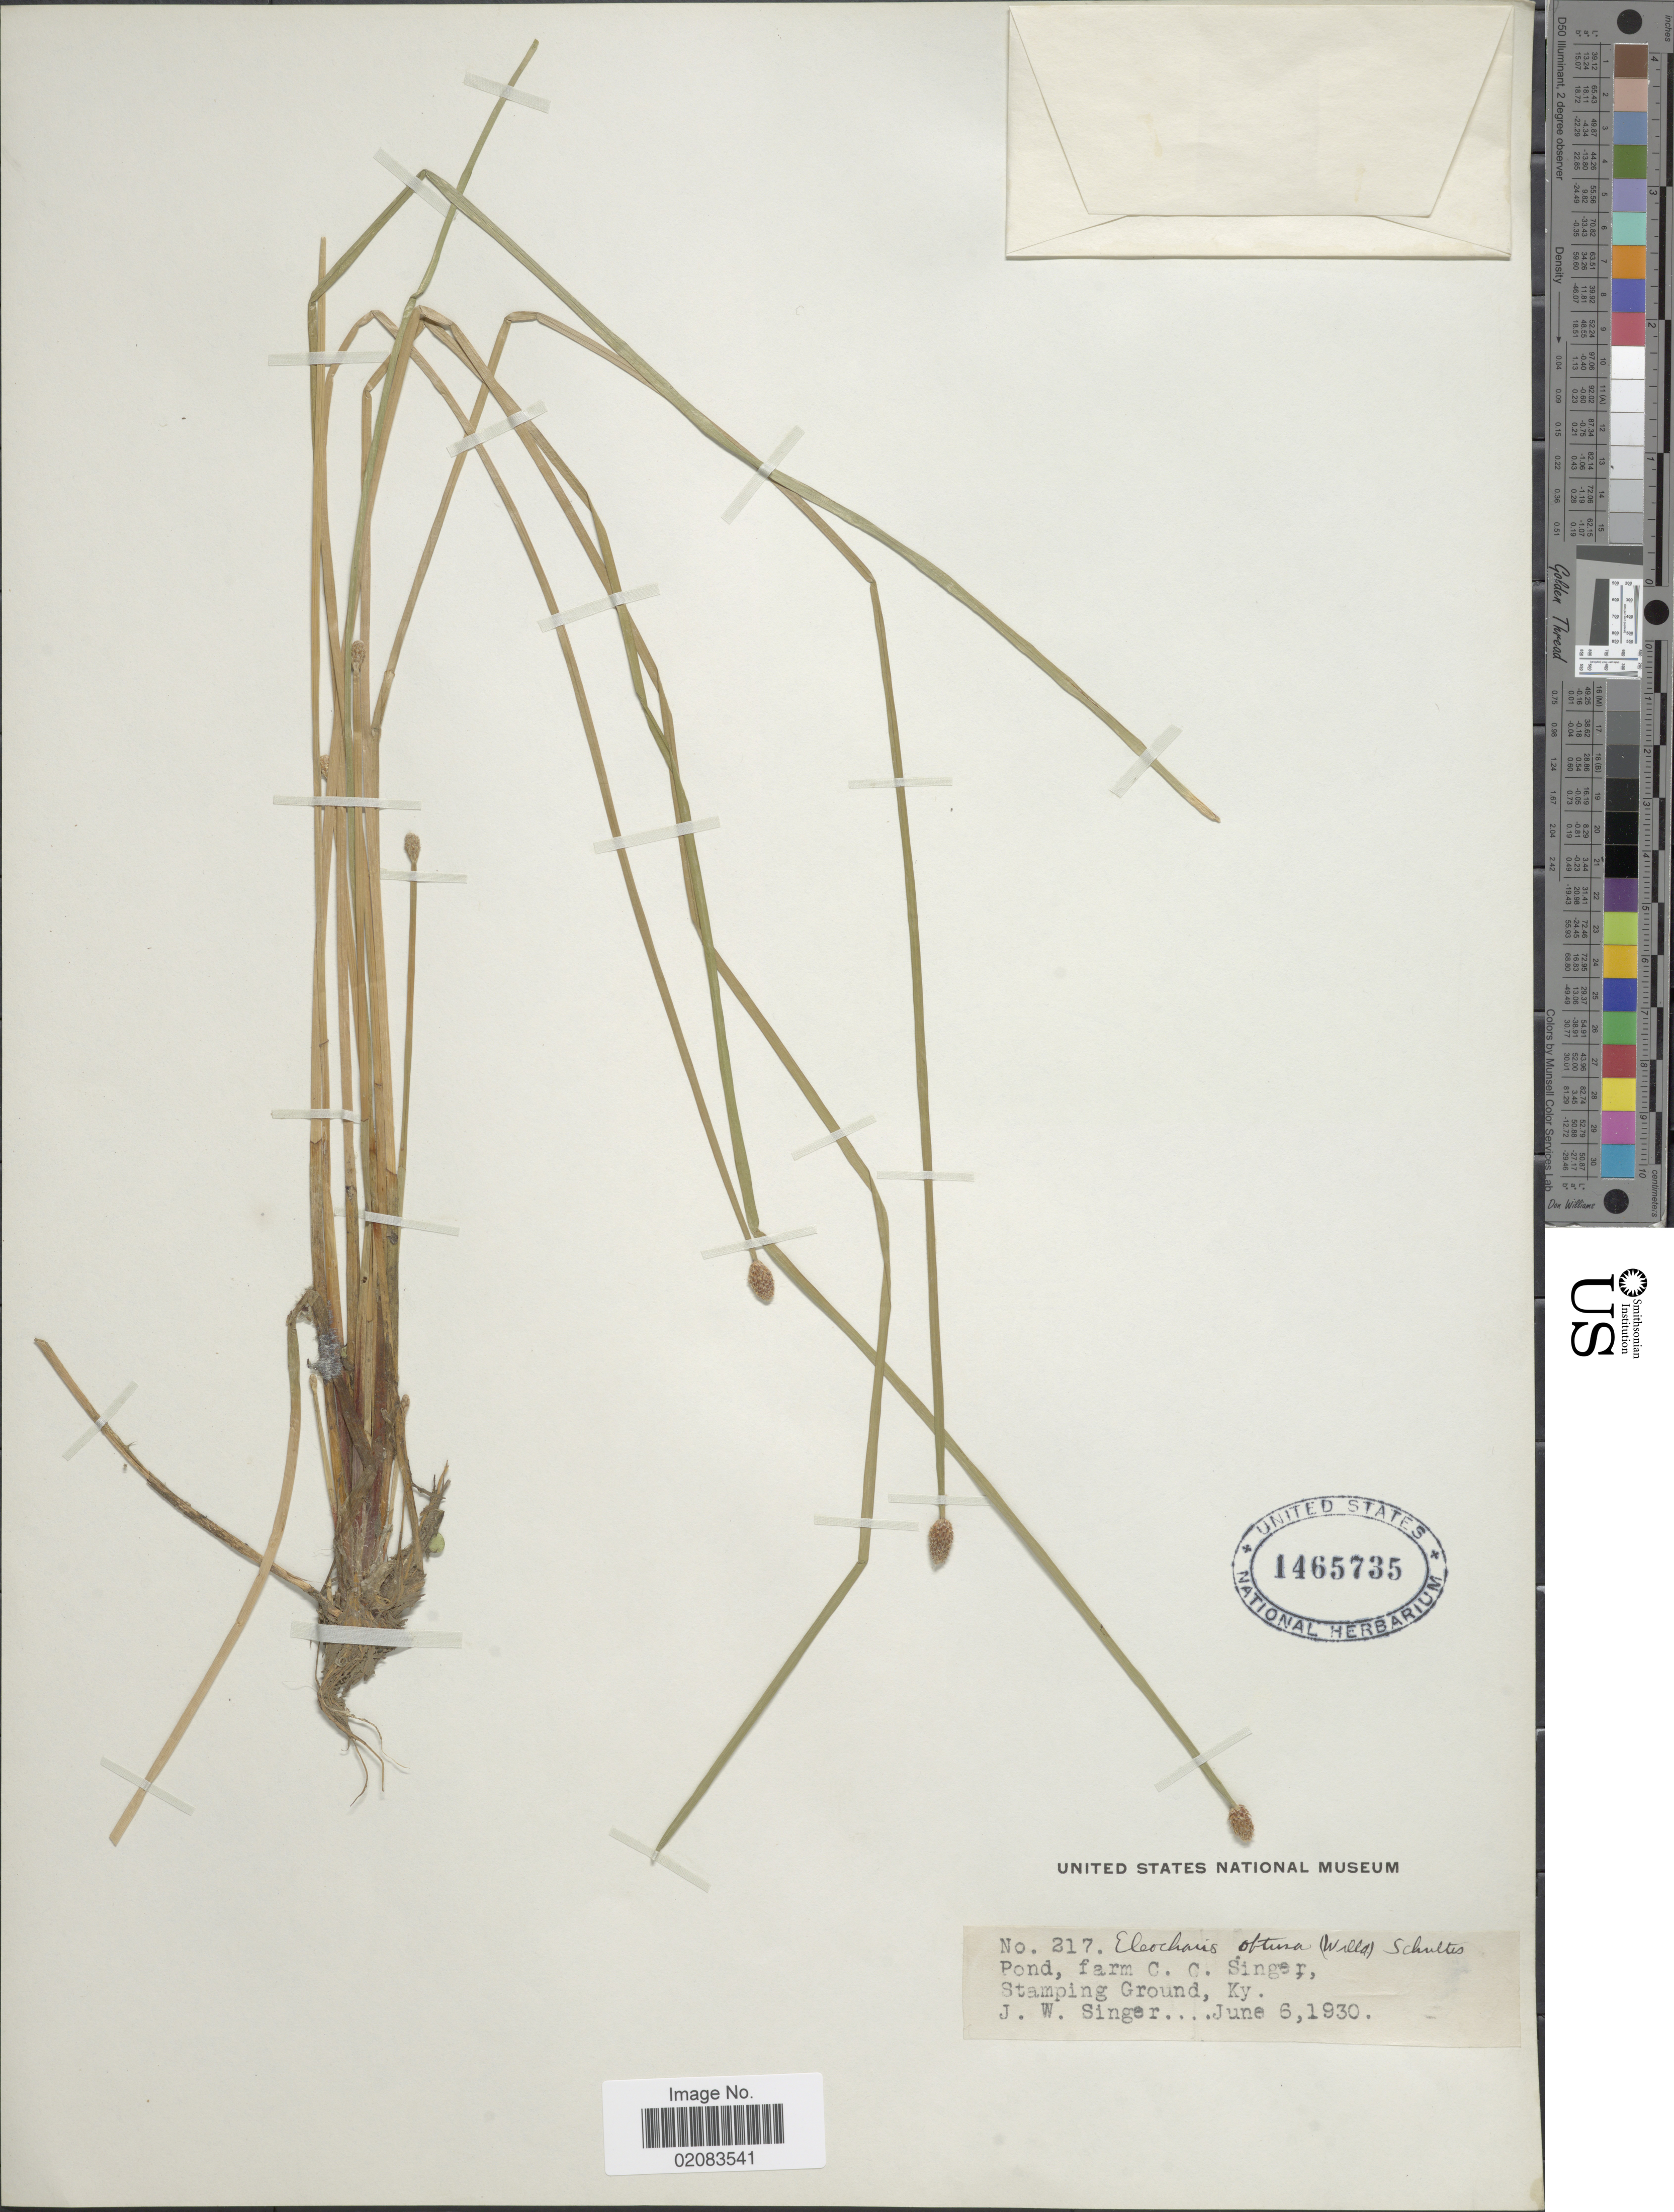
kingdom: Plantae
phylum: Tracheophyta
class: Liliopsida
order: Poales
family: Cyperaceae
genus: Eleocharis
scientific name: Eleocharis obtusa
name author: (Willd.) Schult.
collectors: J. EW. Singer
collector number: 217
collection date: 1930-06-06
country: United States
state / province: Kentucky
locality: Stamping Ground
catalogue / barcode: US 1465735